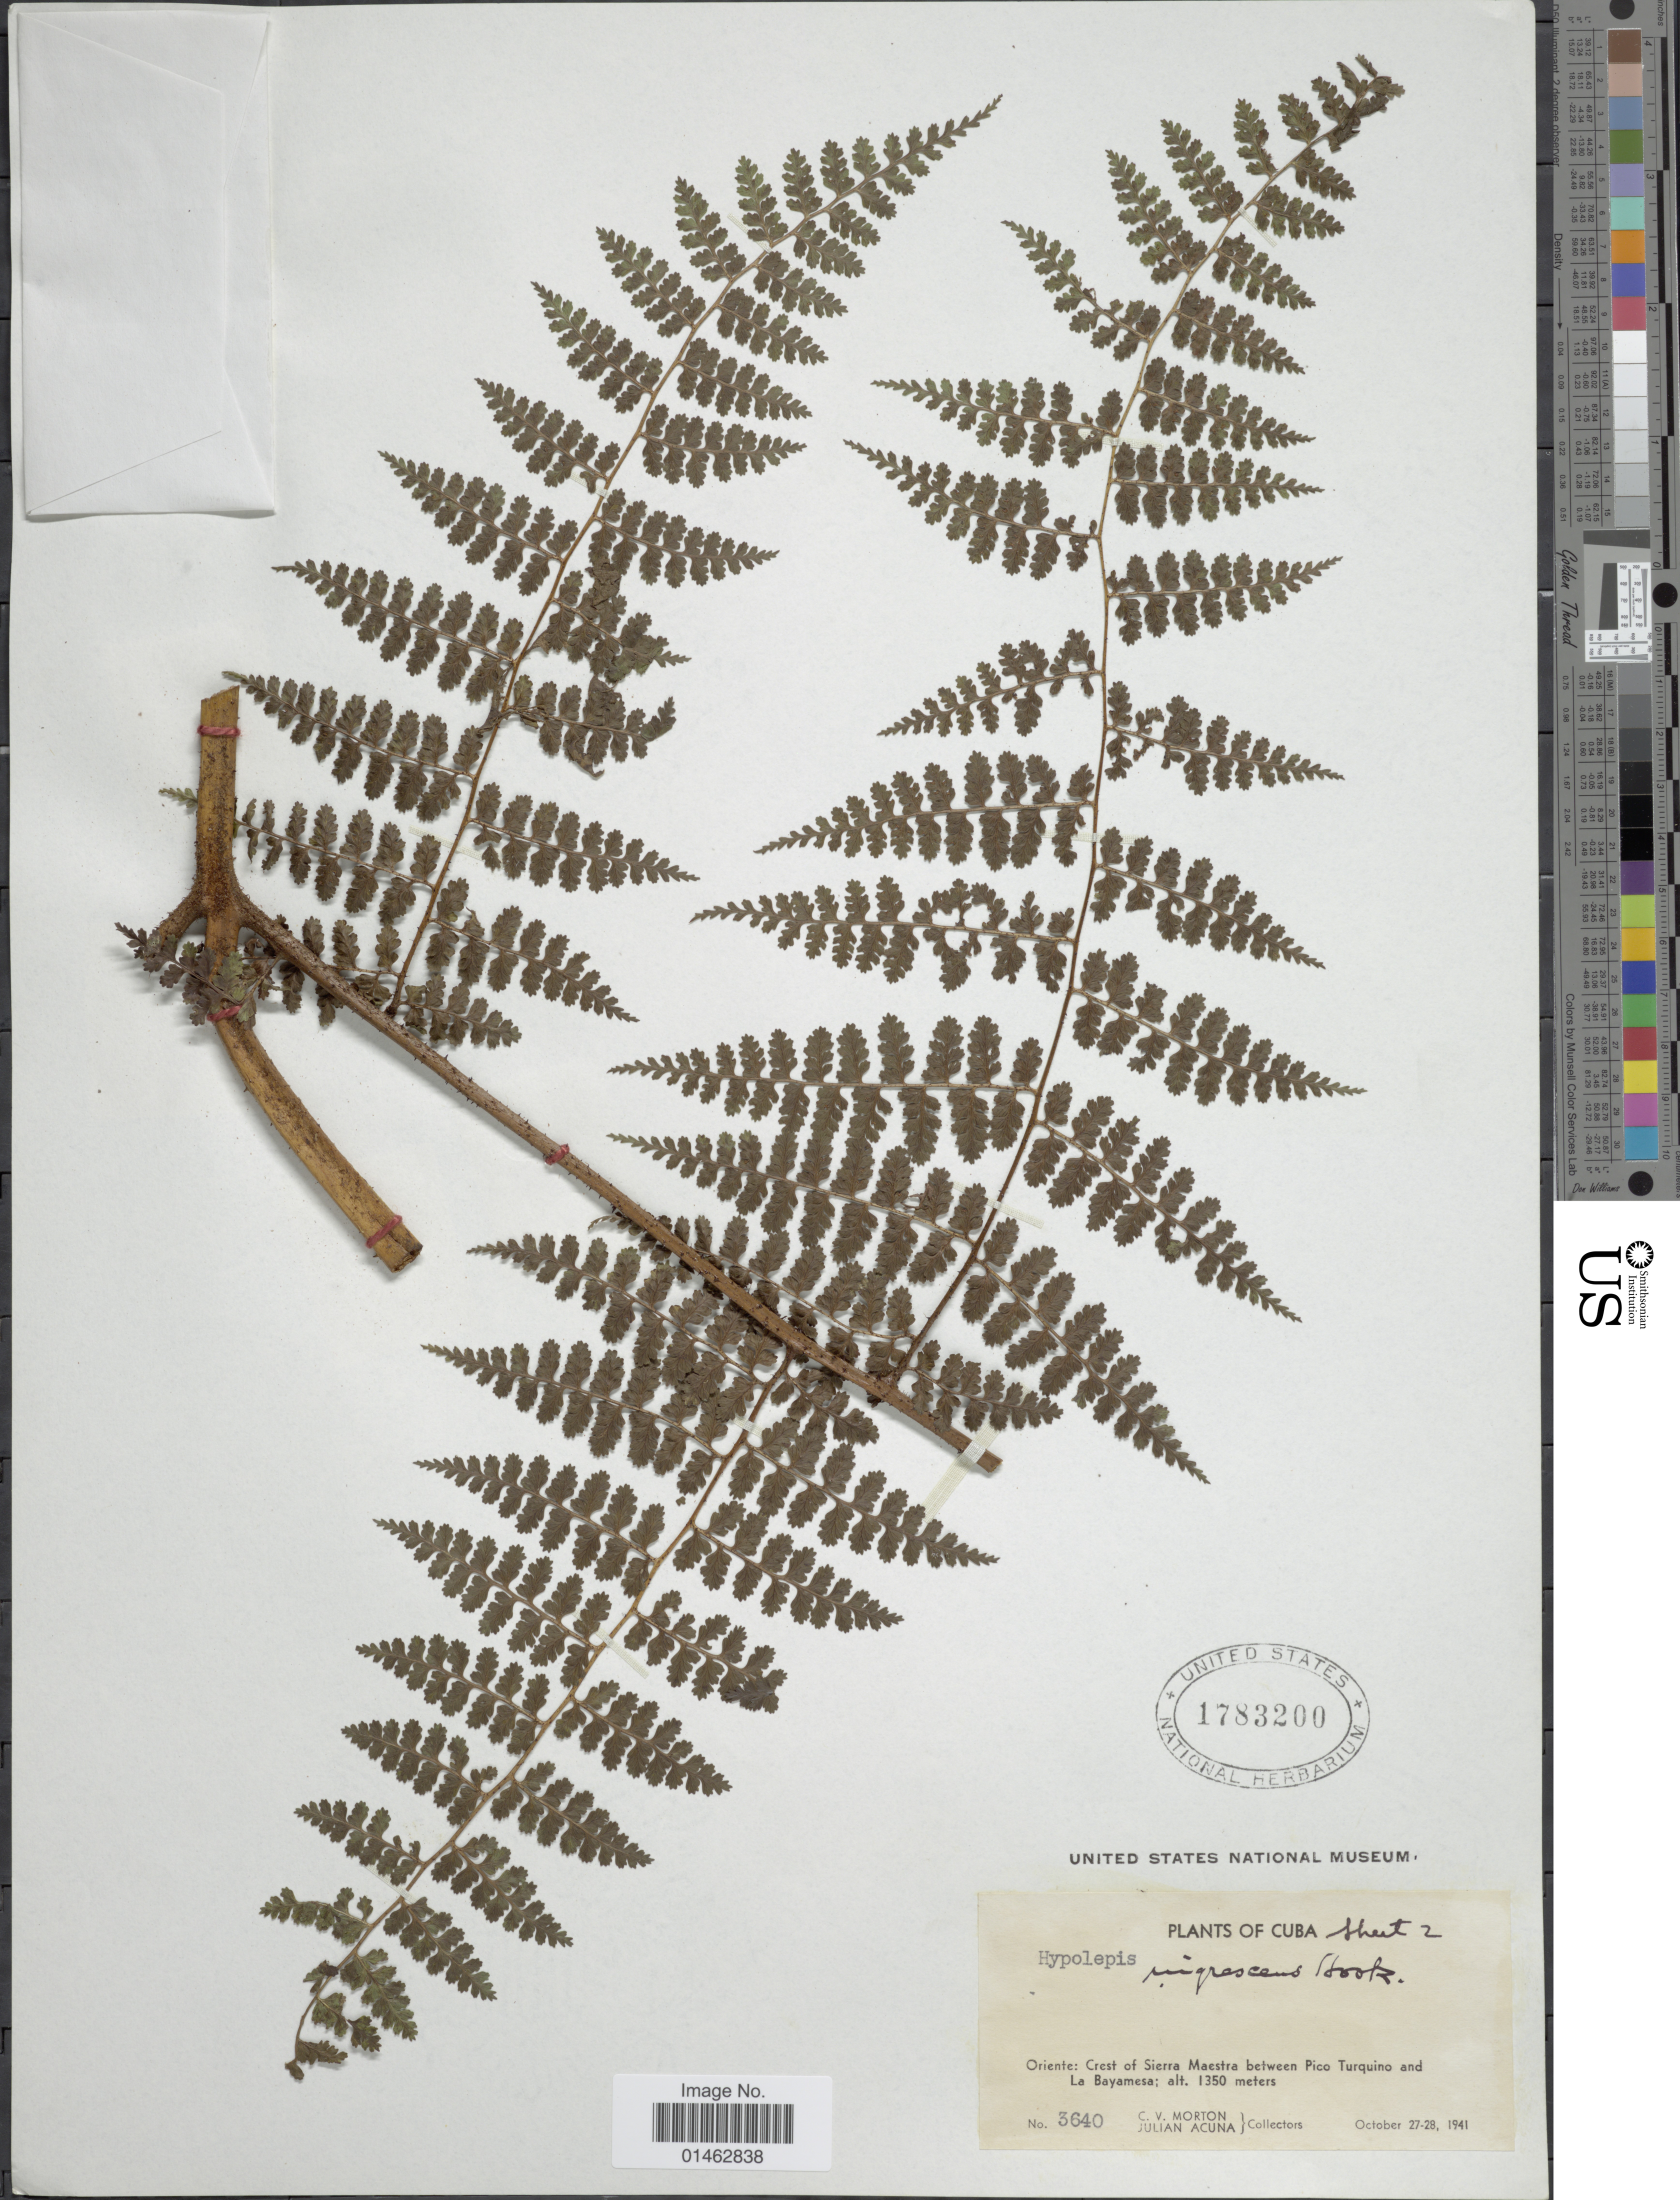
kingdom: Plantae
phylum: Tracheophyta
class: Polypodiopsida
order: Polypodiales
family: Dennstaedtiaceae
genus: Hypolepis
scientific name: Hypolepis nigrescens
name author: Hook.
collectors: C. V. Morton & J. B. Acuña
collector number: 3640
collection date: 1941-10-27/1941-10-28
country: Cuba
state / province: Oriente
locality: Crest of Sierra Maestra between Pico Turquino and La Bayamesa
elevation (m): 1350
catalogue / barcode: US 1783200